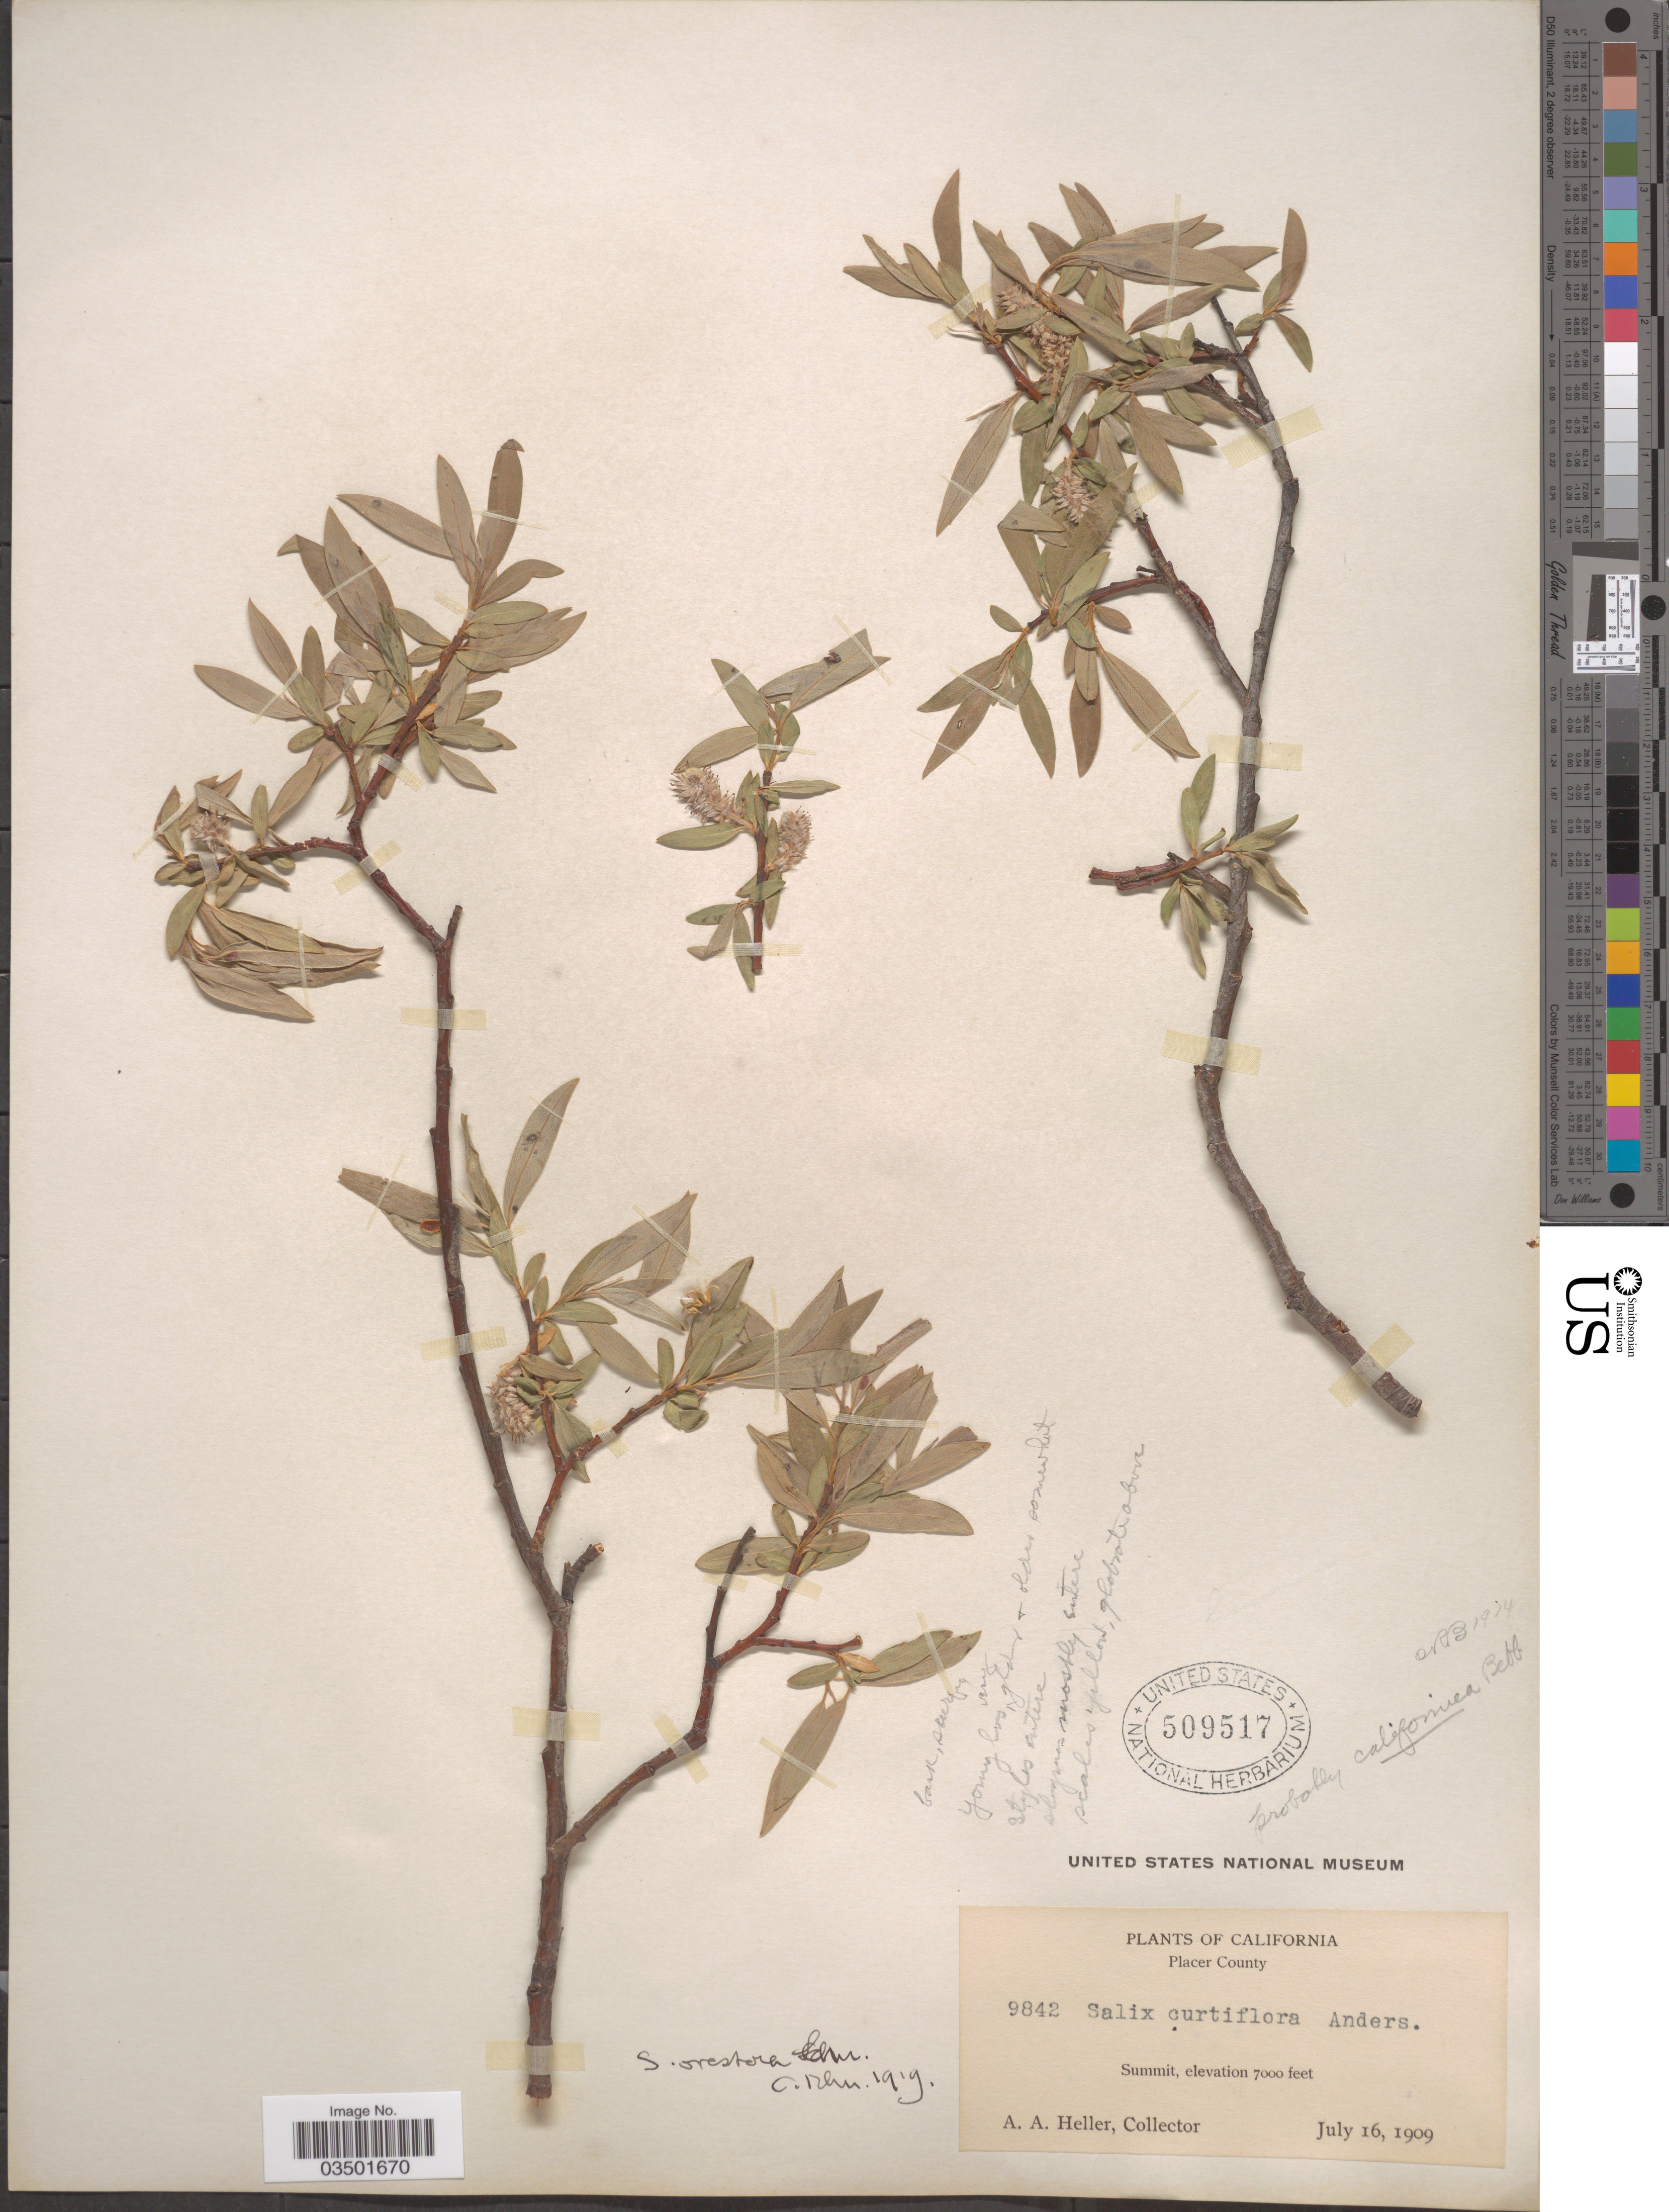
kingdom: Plantae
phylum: Tracheophyta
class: Magnoliopsida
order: Malpighiales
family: Salicaceae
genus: Salix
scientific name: Salix orestera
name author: C.K. Schneid.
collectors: A. A. Heller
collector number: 9842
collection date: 1909-07-16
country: United States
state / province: California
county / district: Placer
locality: Placer County. Summit.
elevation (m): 2134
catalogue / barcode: US 509517